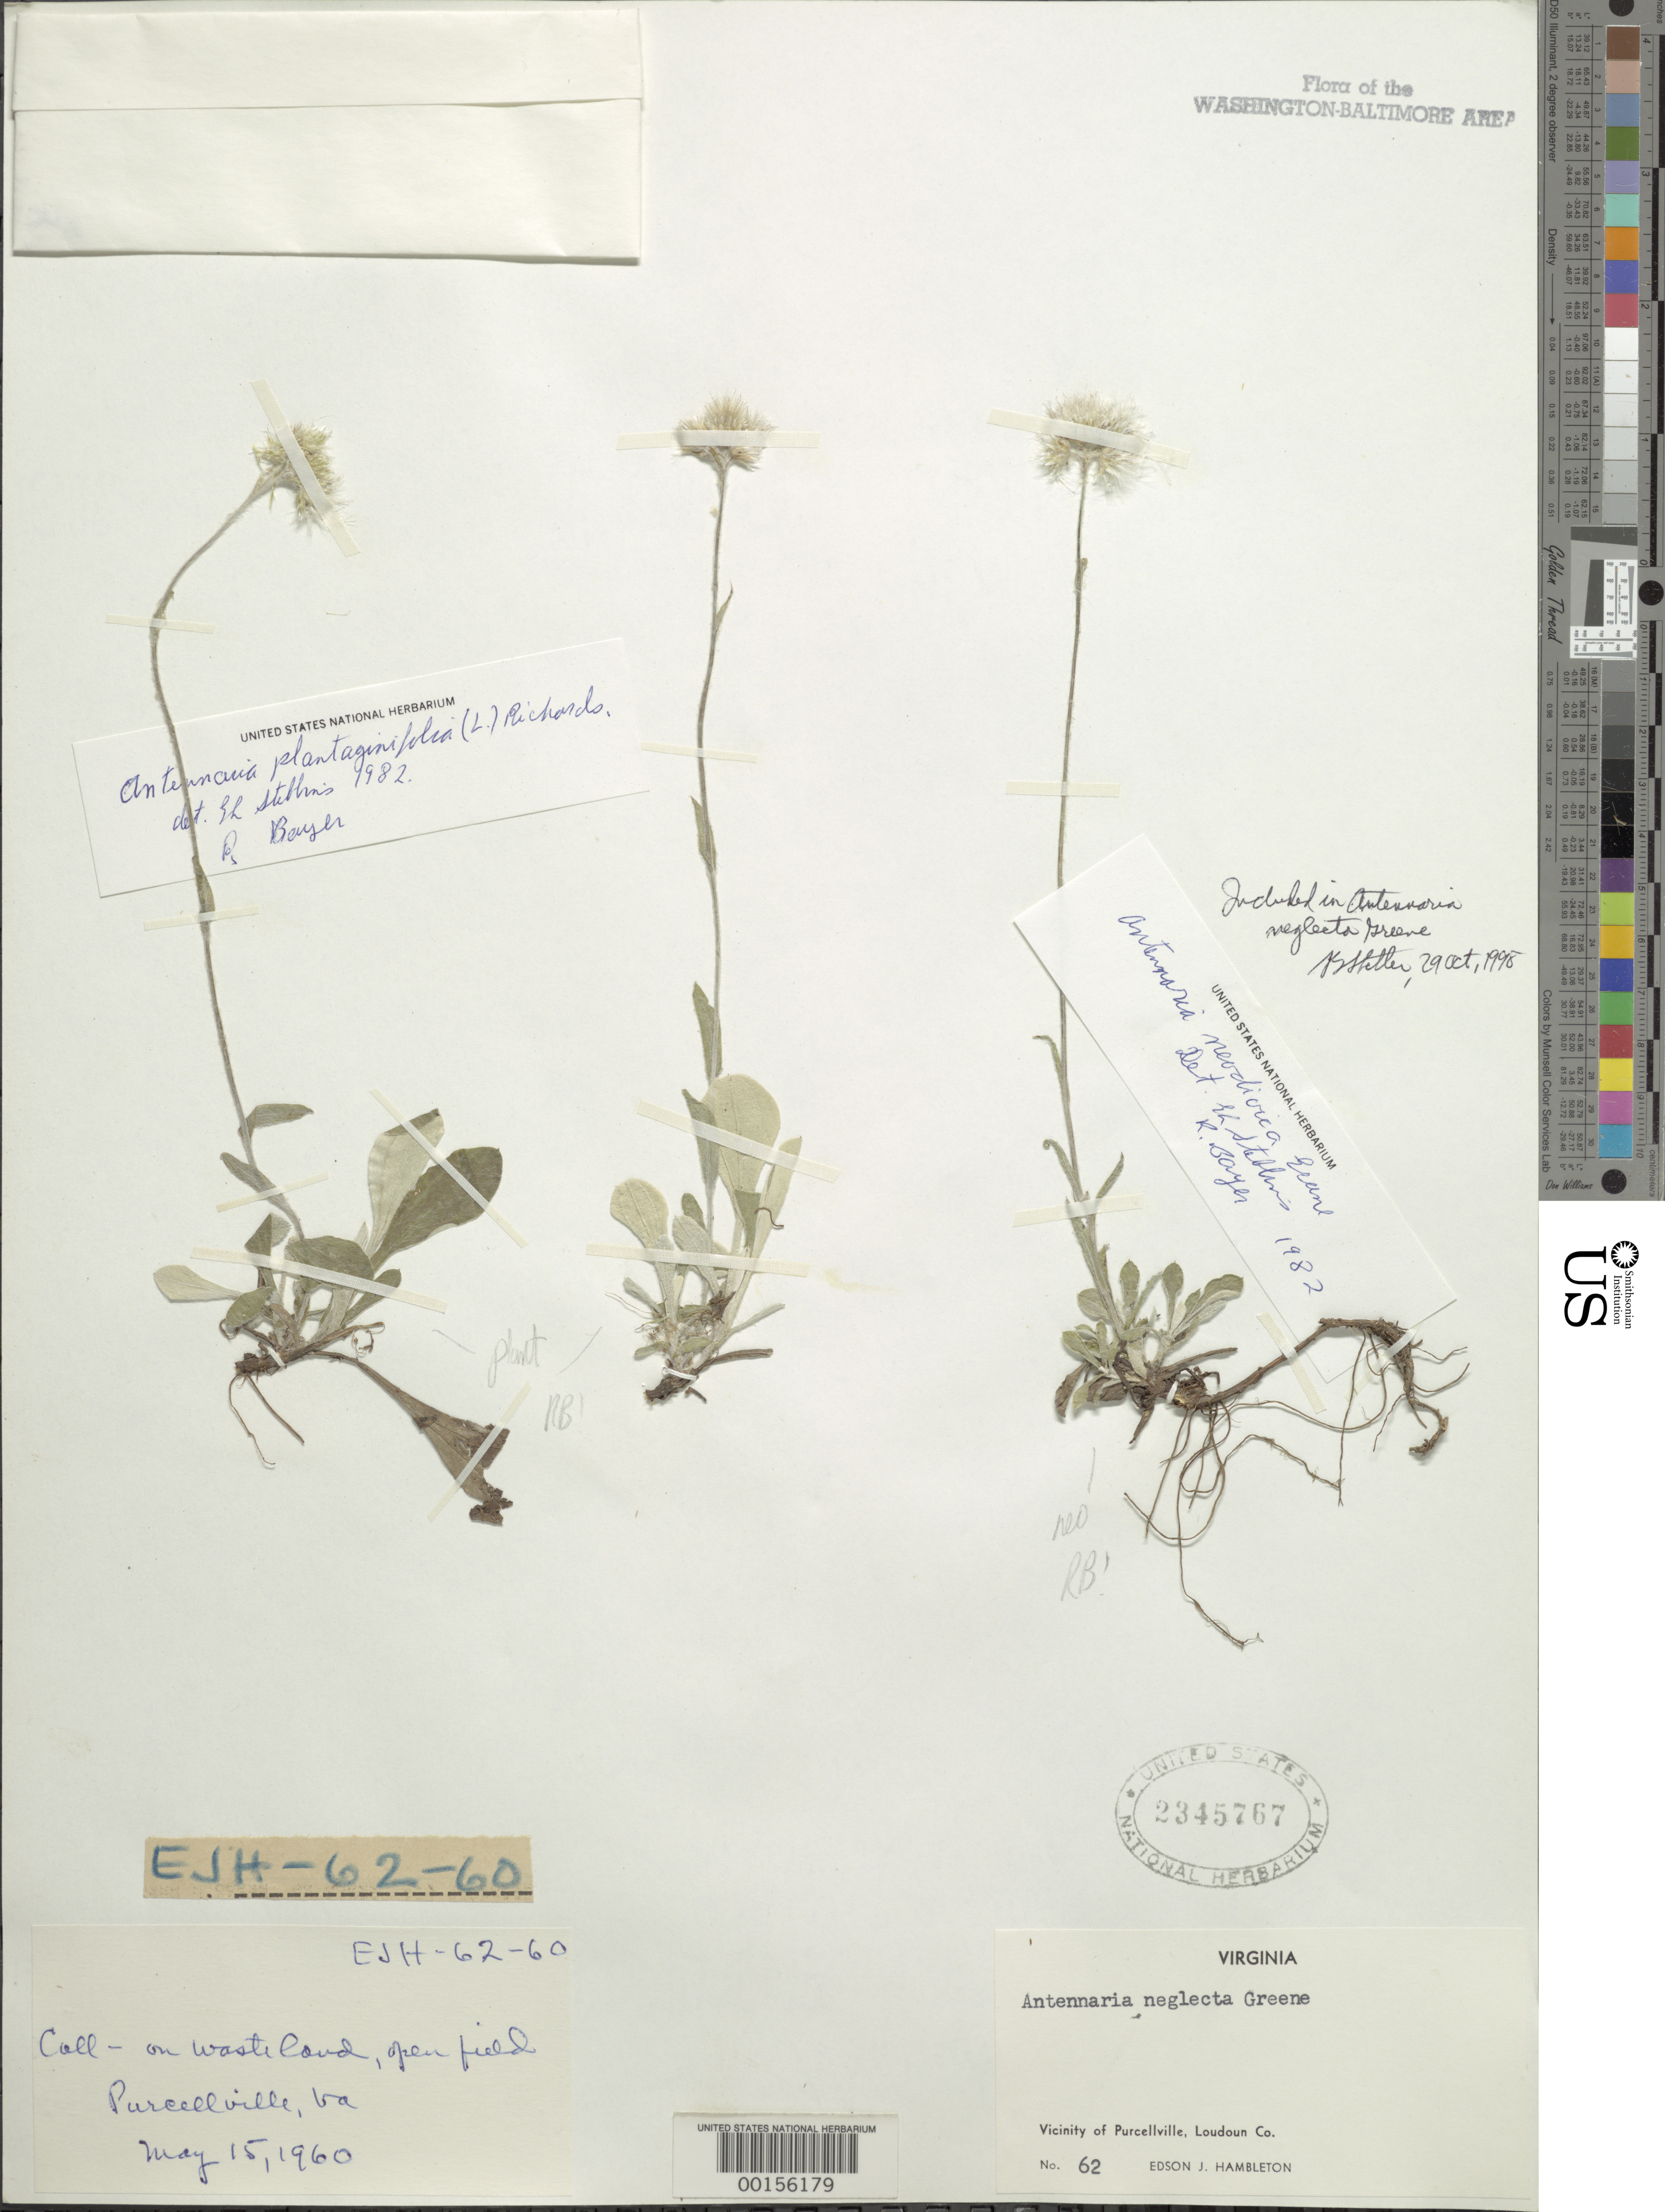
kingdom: Plantae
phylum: Tracheophyta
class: Magnoliopsida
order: Asterales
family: Asteraceae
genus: Antennaria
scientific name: Antennaria neglecta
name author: Greene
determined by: Shetler, Stanwyn G., (US), NMNH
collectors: E. Hambleton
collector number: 62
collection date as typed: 15 May 1960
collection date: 1960-05-15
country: United States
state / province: Virginia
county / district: Loudoun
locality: Purcellville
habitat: Open field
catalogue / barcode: US 2345767